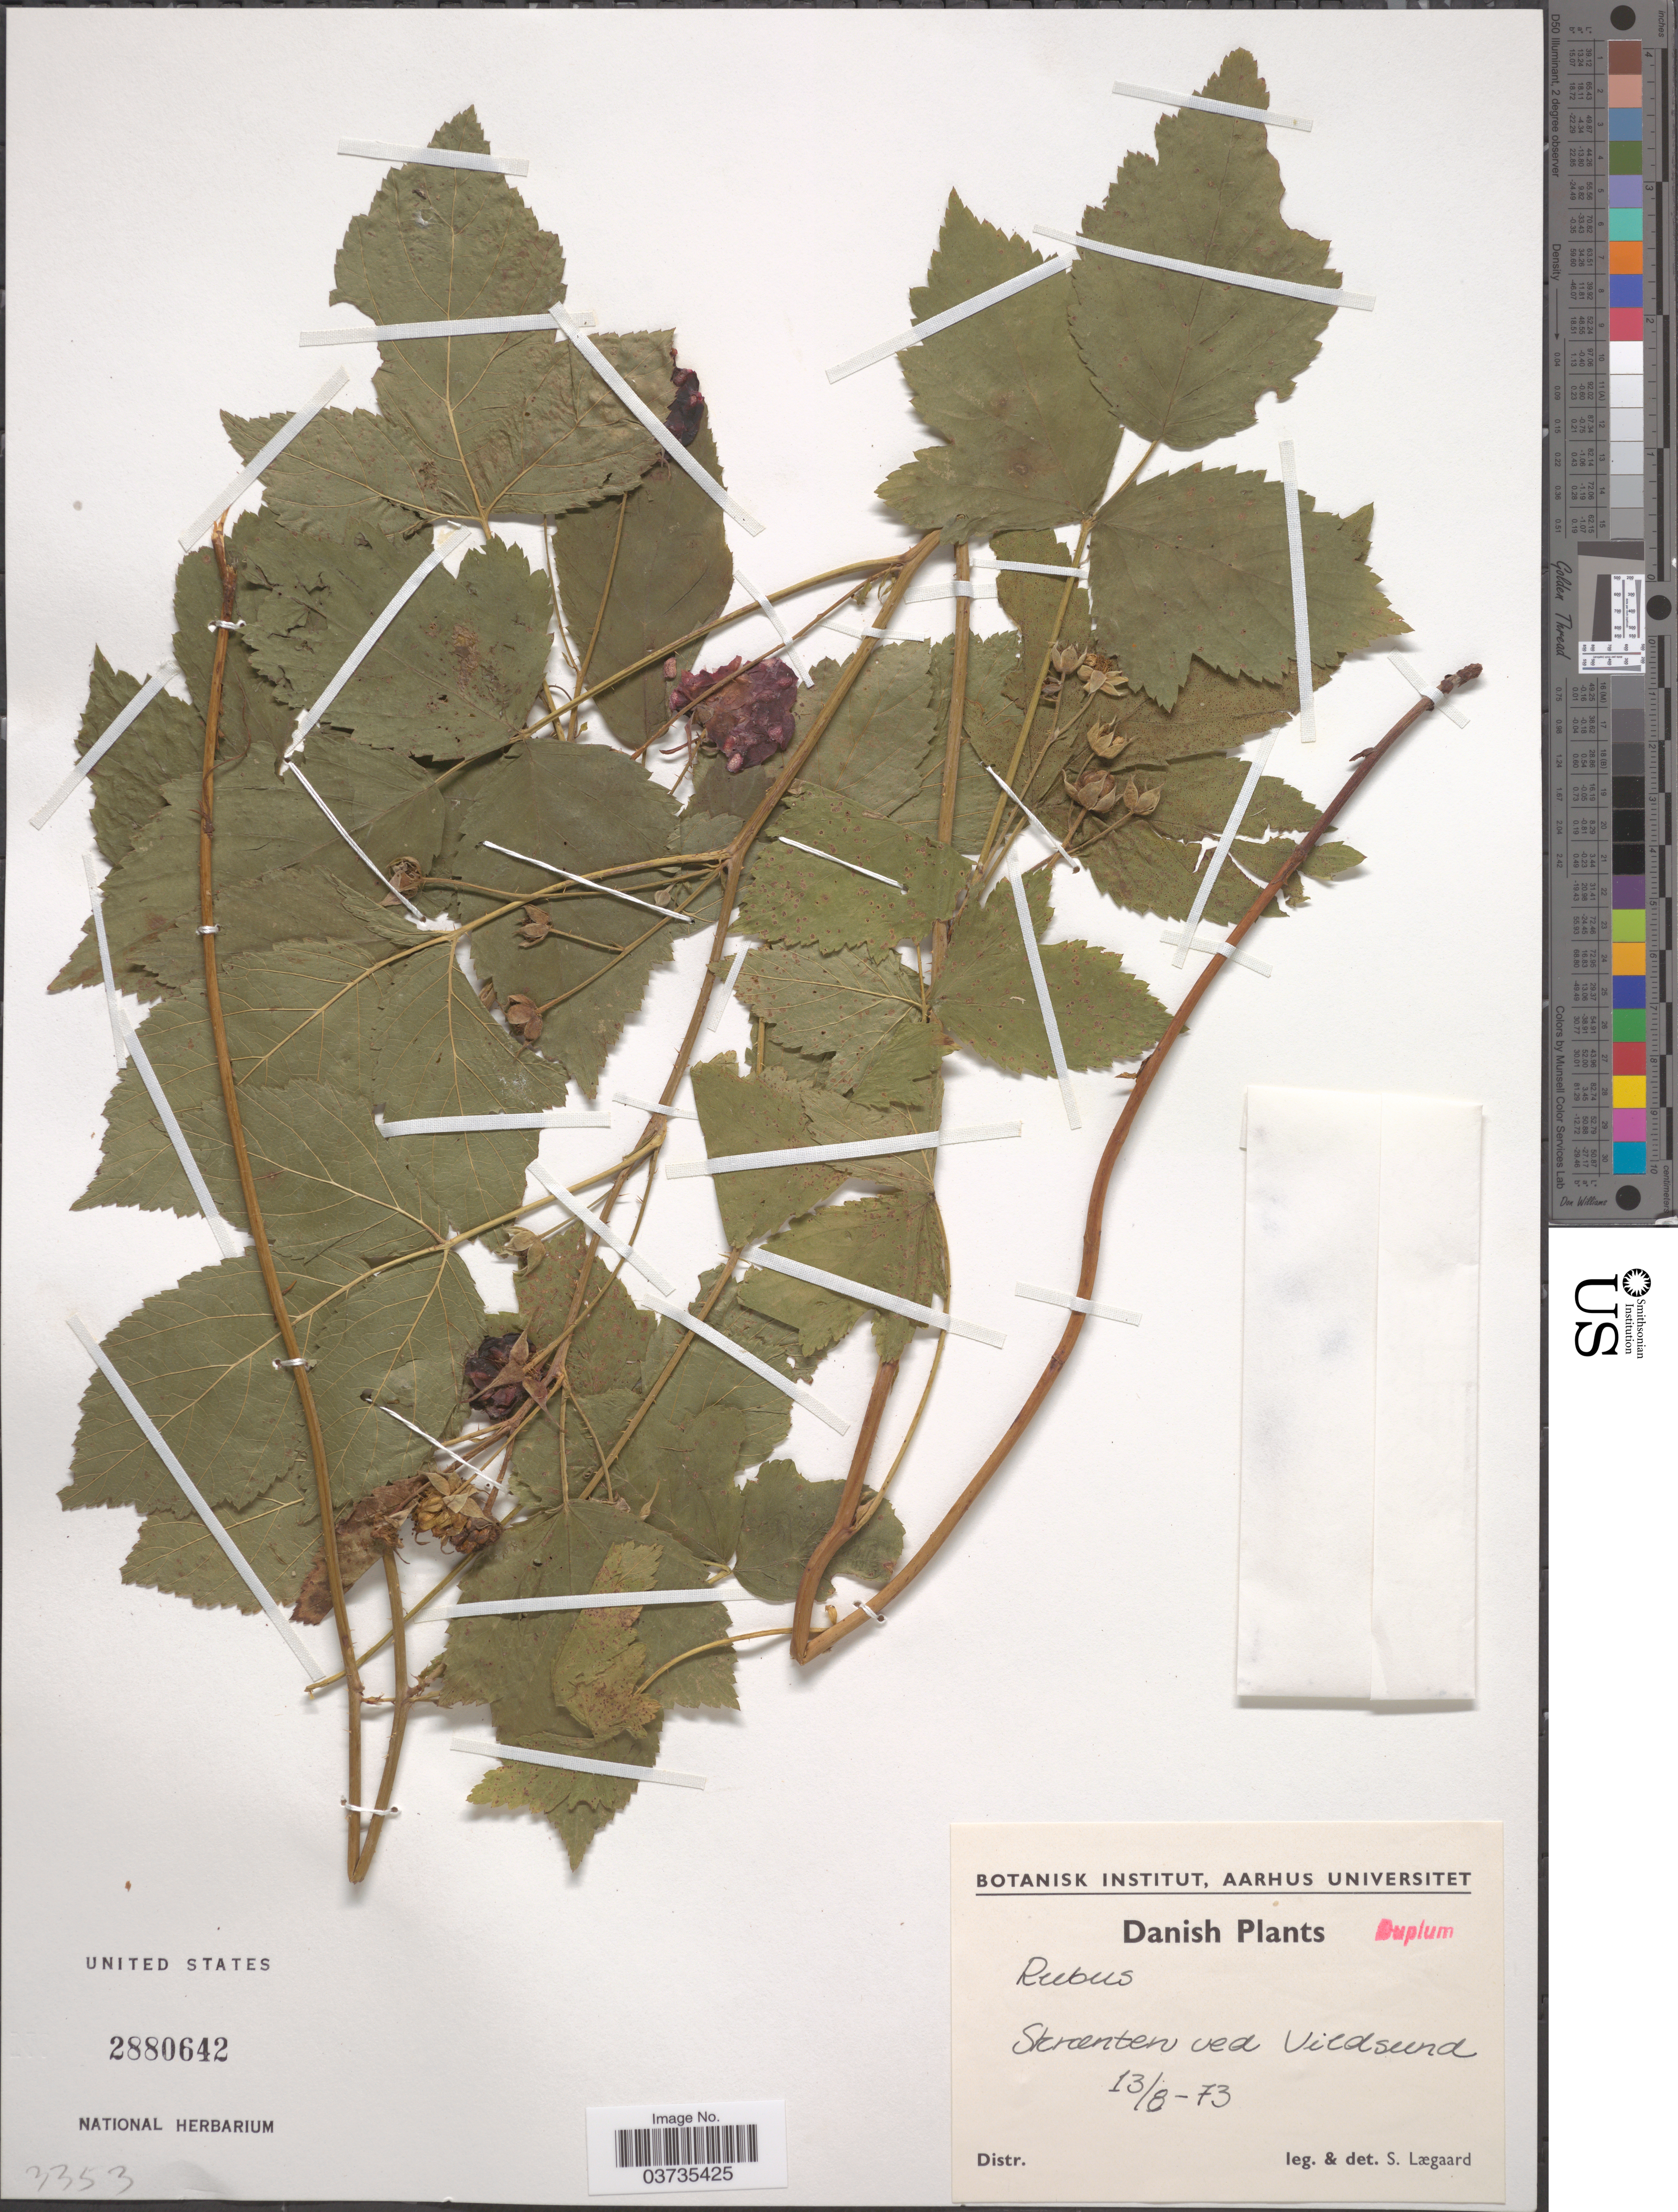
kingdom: Plantae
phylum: Tracheophyta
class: Magnoliopsida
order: Rosales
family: Rosaceae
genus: Rubus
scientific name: Rubus sp.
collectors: S. Lægaard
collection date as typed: Transcribed d/m/y: 13/8/73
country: Denmark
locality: Skrænten ved Vildsund.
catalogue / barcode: US 2880642